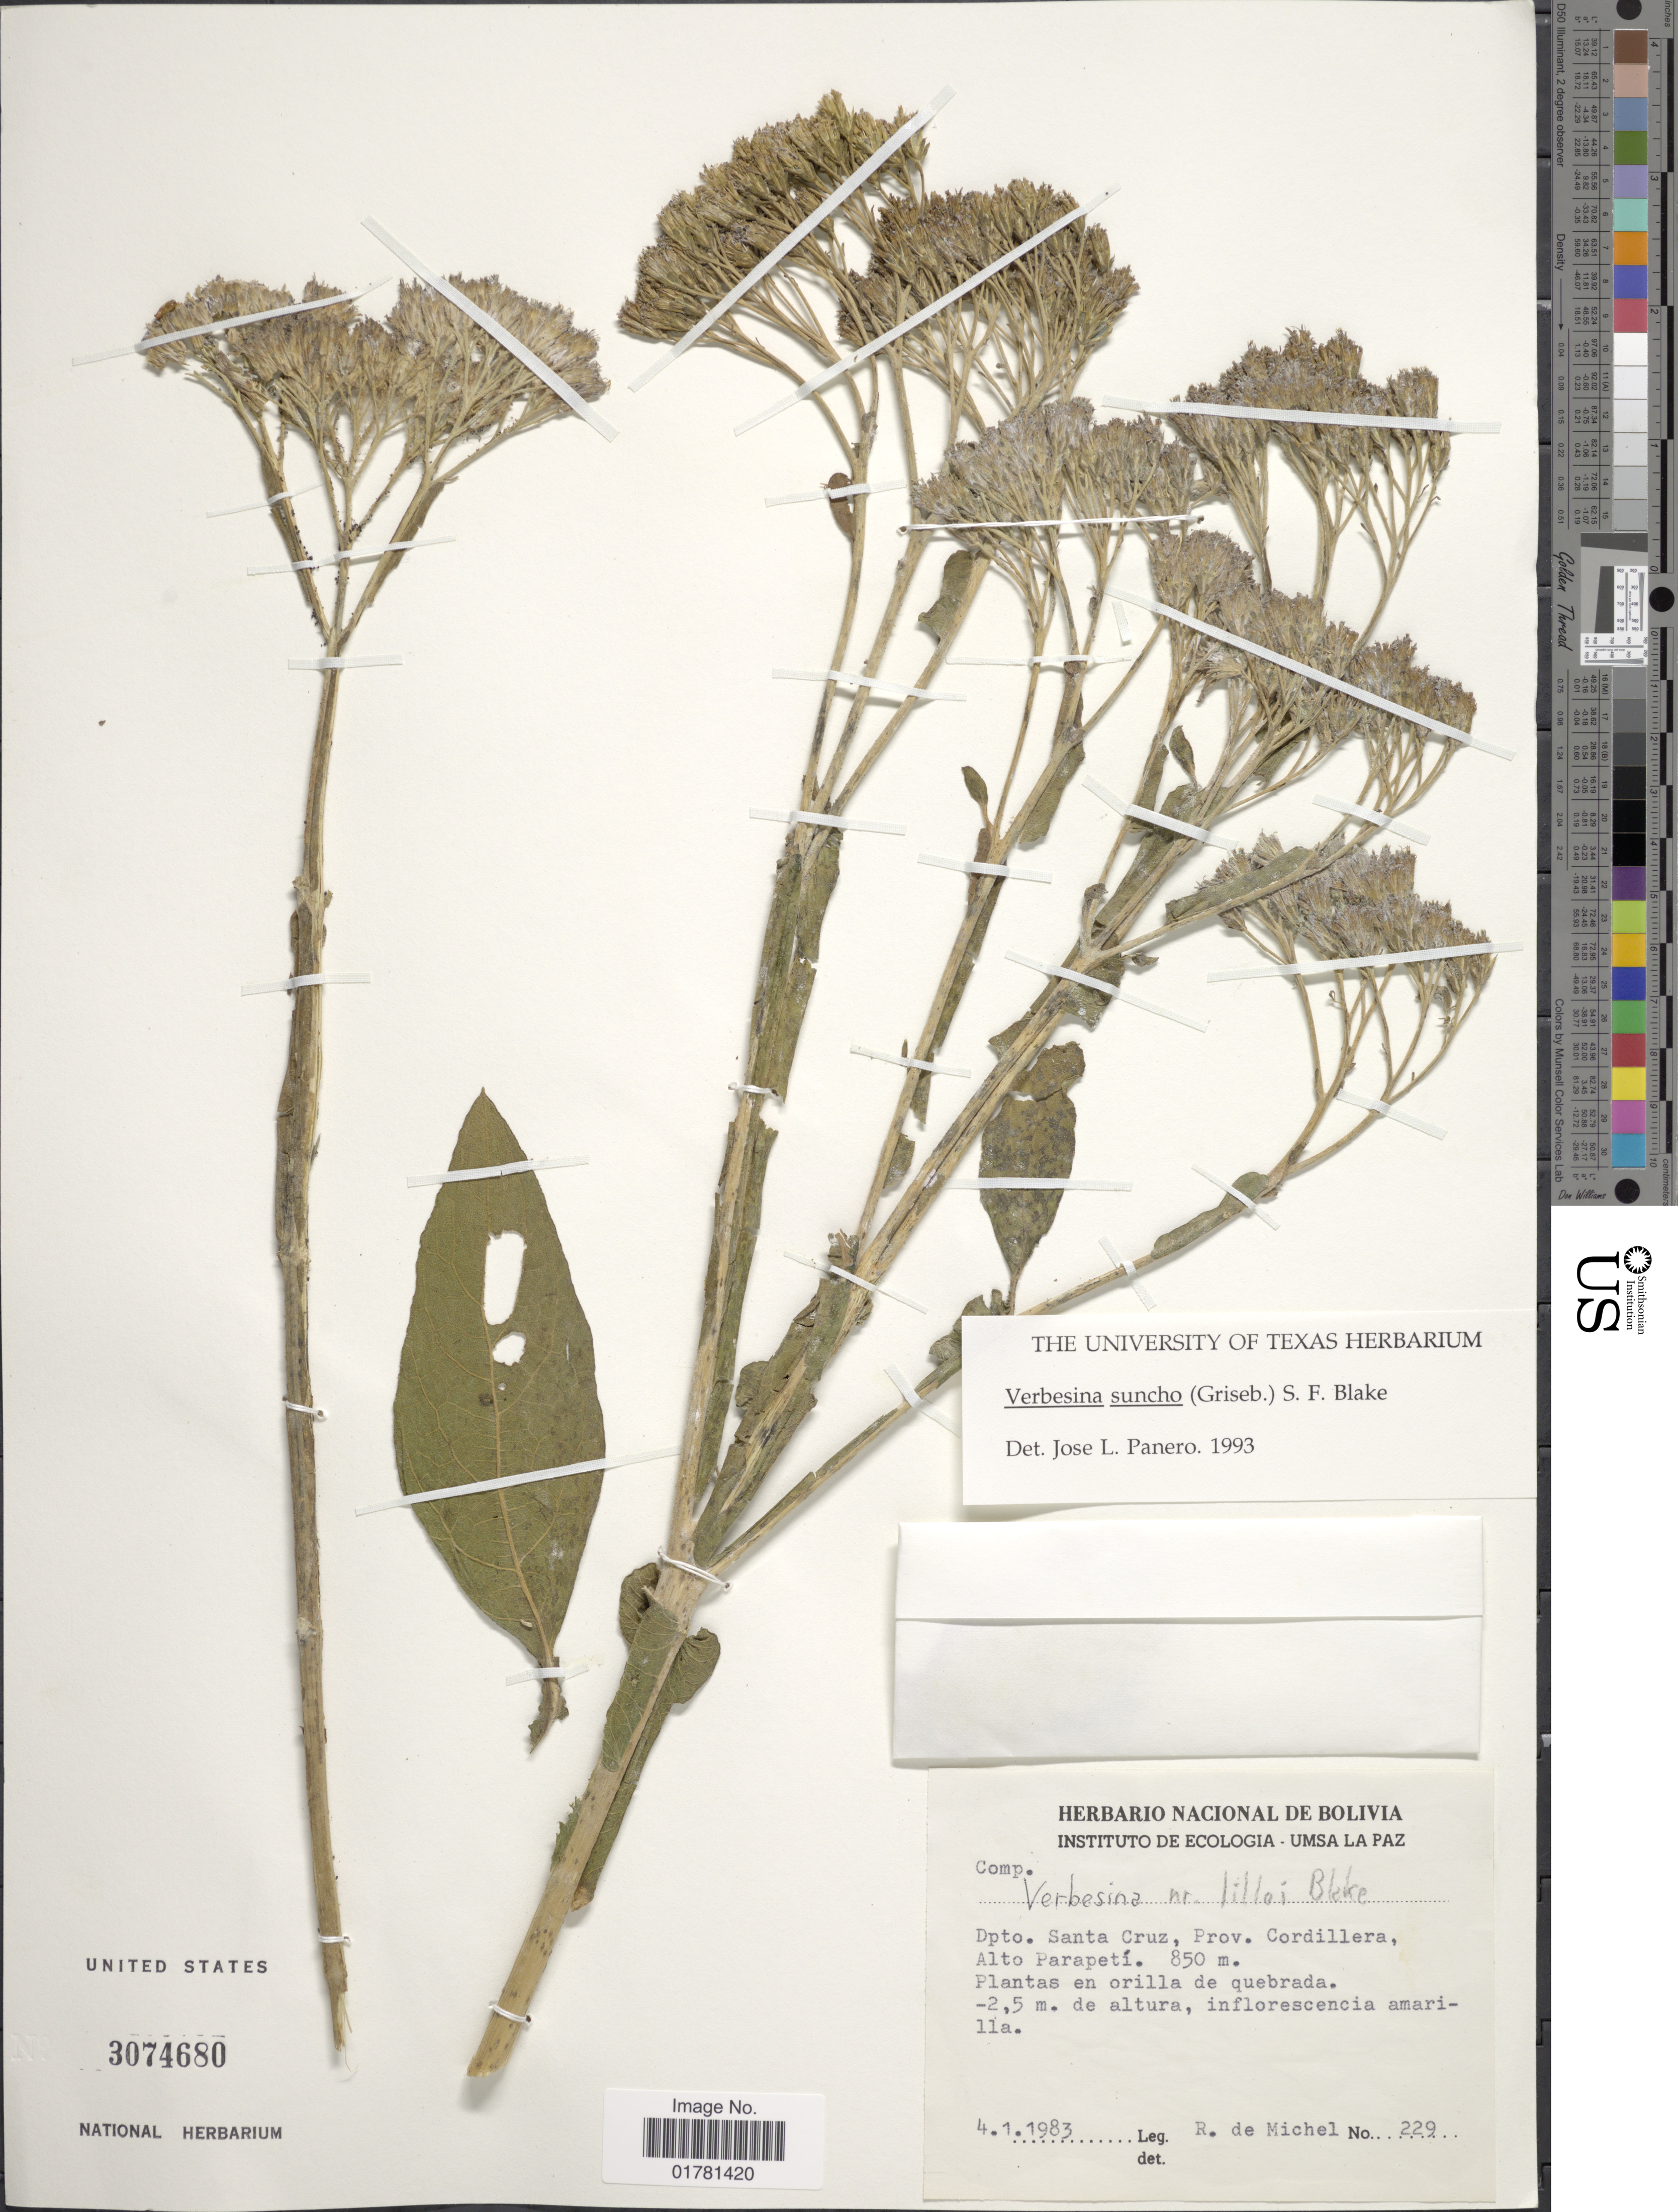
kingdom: Plantae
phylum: Tracheophyta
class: Magnoliopsida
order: Asterales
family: Asteraceae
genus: Verbesina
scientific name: Verbesina suncho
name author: (Griseb.) S.F. Blake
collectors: R. d. Michel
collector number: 229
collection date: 1983-01-04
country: Bolivia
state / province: Santa Cruz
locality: Dpto Santa Cruz, Prov Cordillera, Alto Parapetí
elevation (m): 850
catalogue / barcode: US 3074680